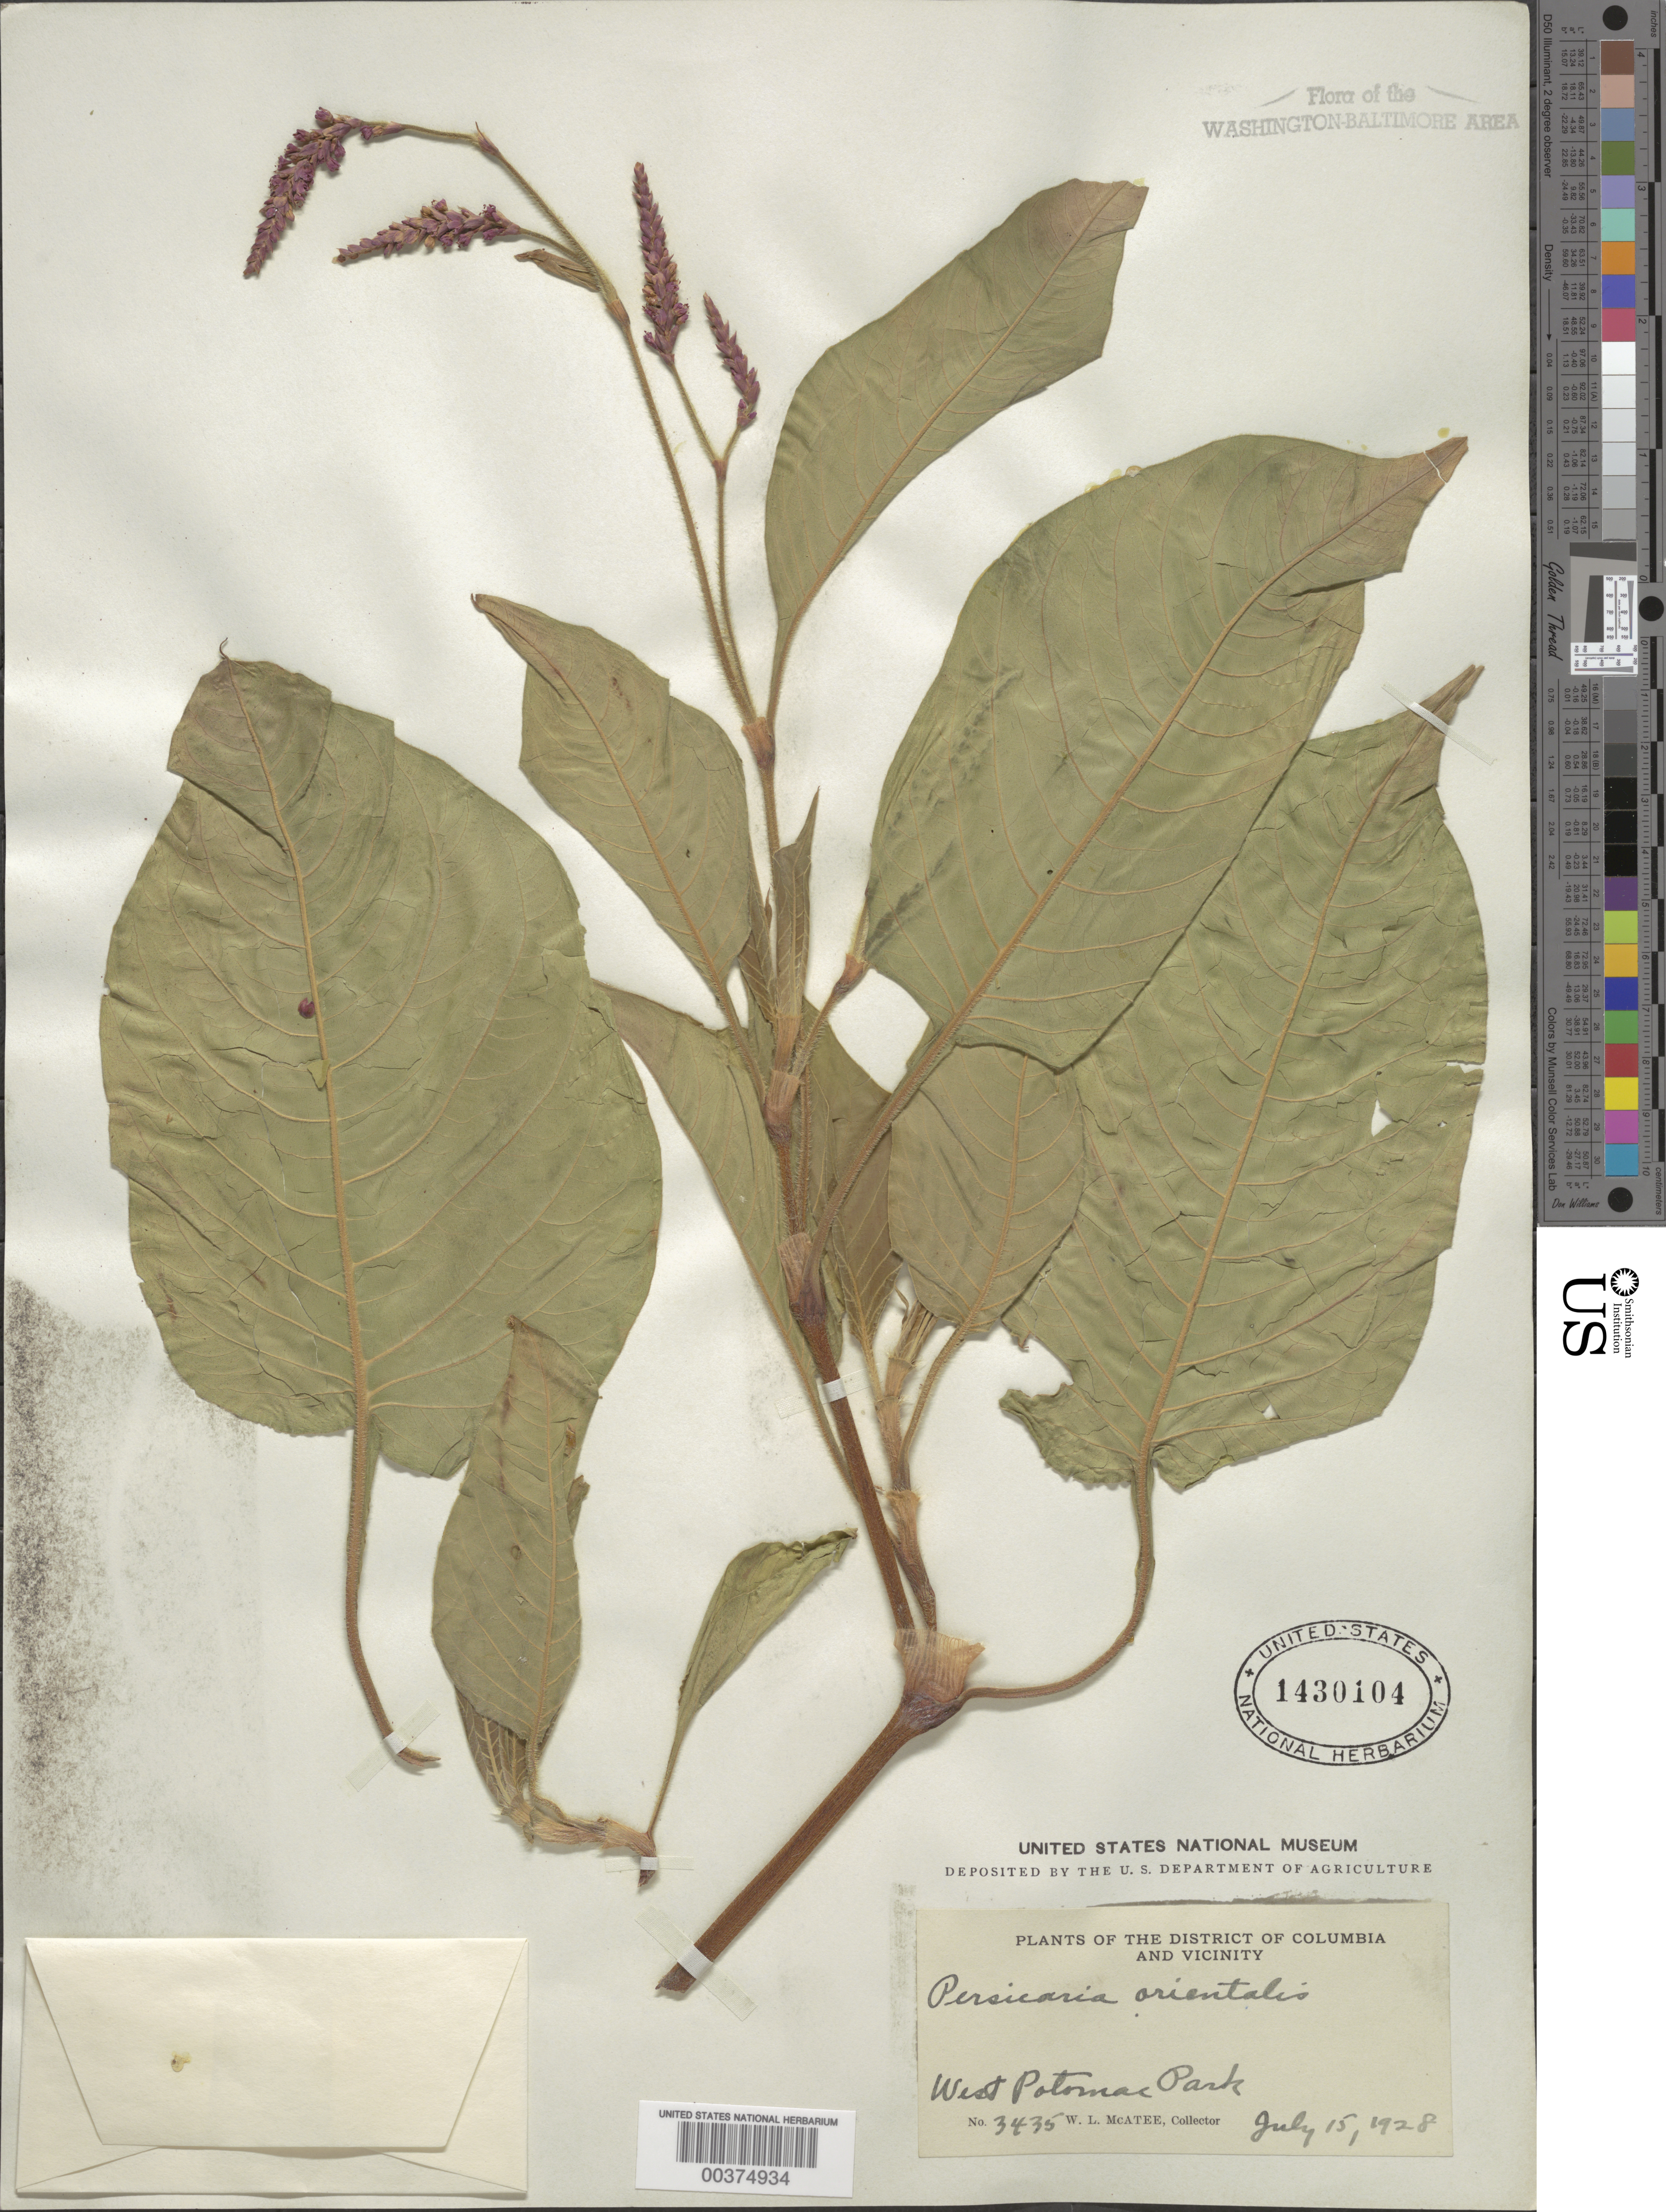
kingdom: Plantae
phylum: Tracheophyta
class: Magnoliopsida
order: Caryophyllales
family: Polygonaceae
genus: Persicaria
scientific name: Persicaria orientalis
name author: (L.) Spach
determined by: Atha, D. E.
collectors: W. McAtee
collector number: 3435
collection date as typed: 15 Jul 1928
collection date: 1928-07-15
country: United States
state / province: District of Columbia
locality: West Potomac Park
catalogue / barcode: US 1430104